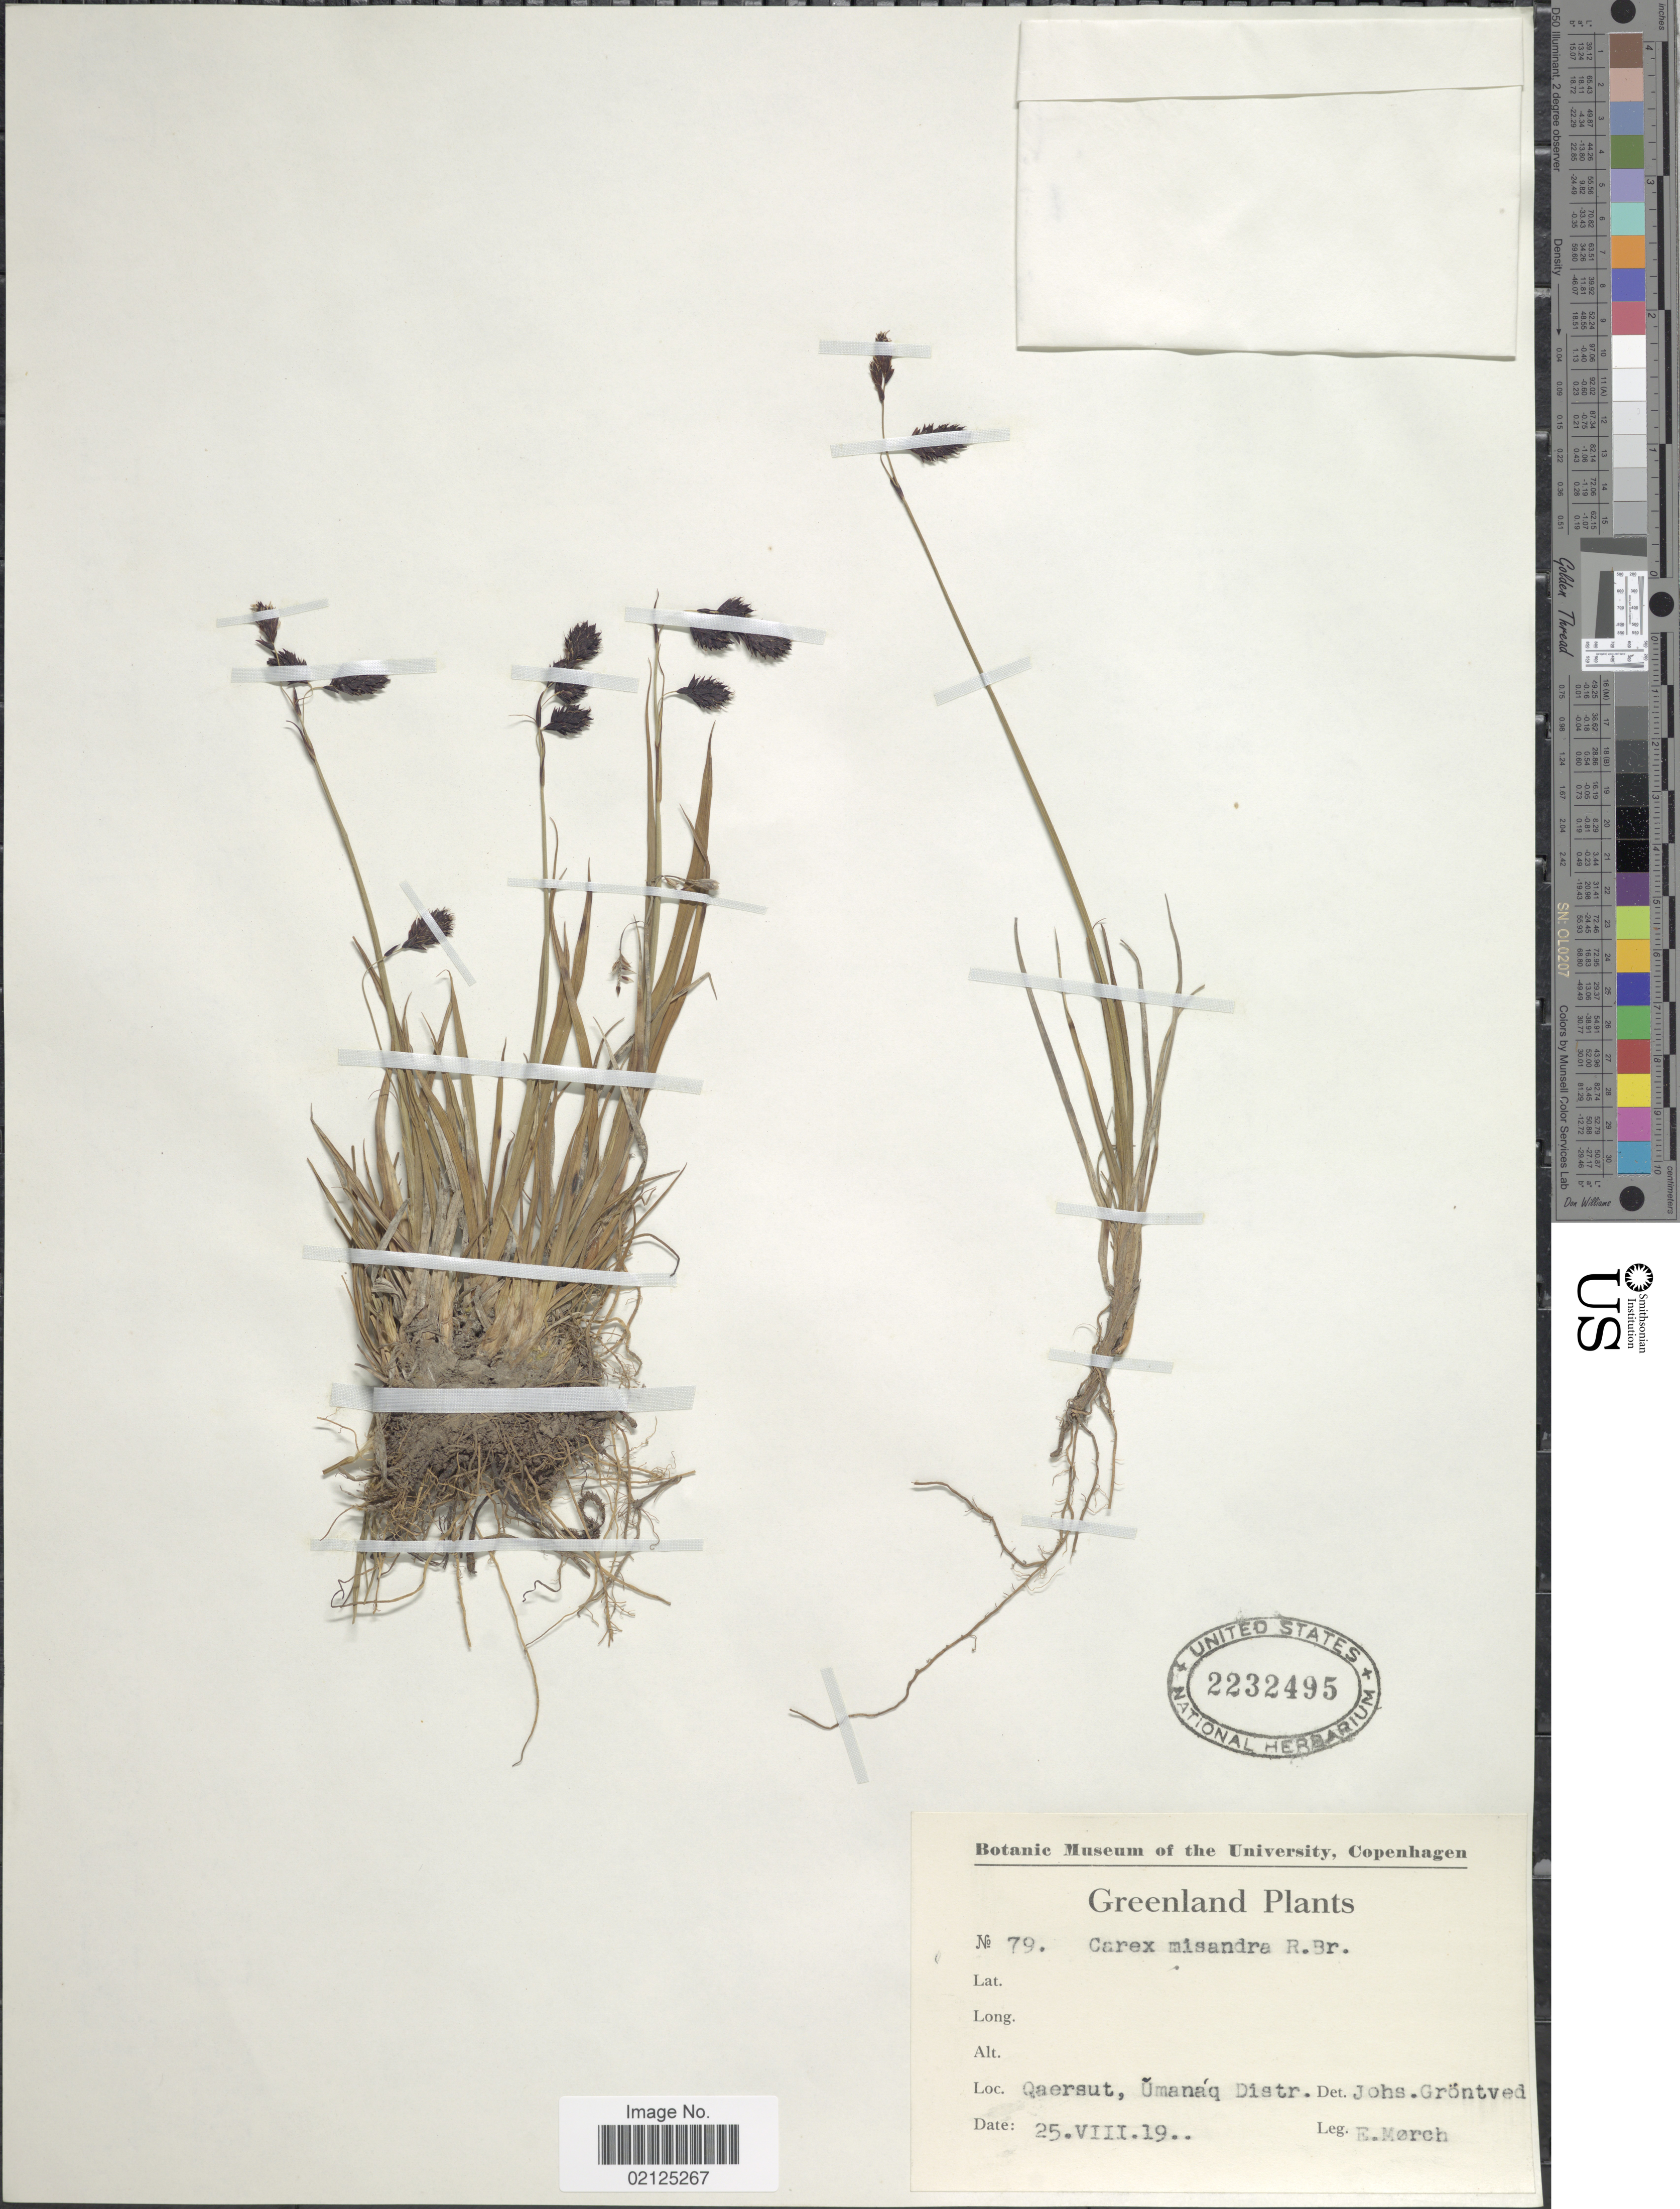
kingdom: Plantae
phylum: Tracheophyta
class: Liliopsida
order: Poales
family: Cyperaceae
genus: Carex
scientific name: Carex fuliginosa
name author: Schkuhr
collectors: E. Morch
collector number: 79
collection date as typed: Transcribed d/m/y: 25/8/19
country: Greenland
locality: Qaersut, Umanáq Distr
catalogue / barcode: US 2232495